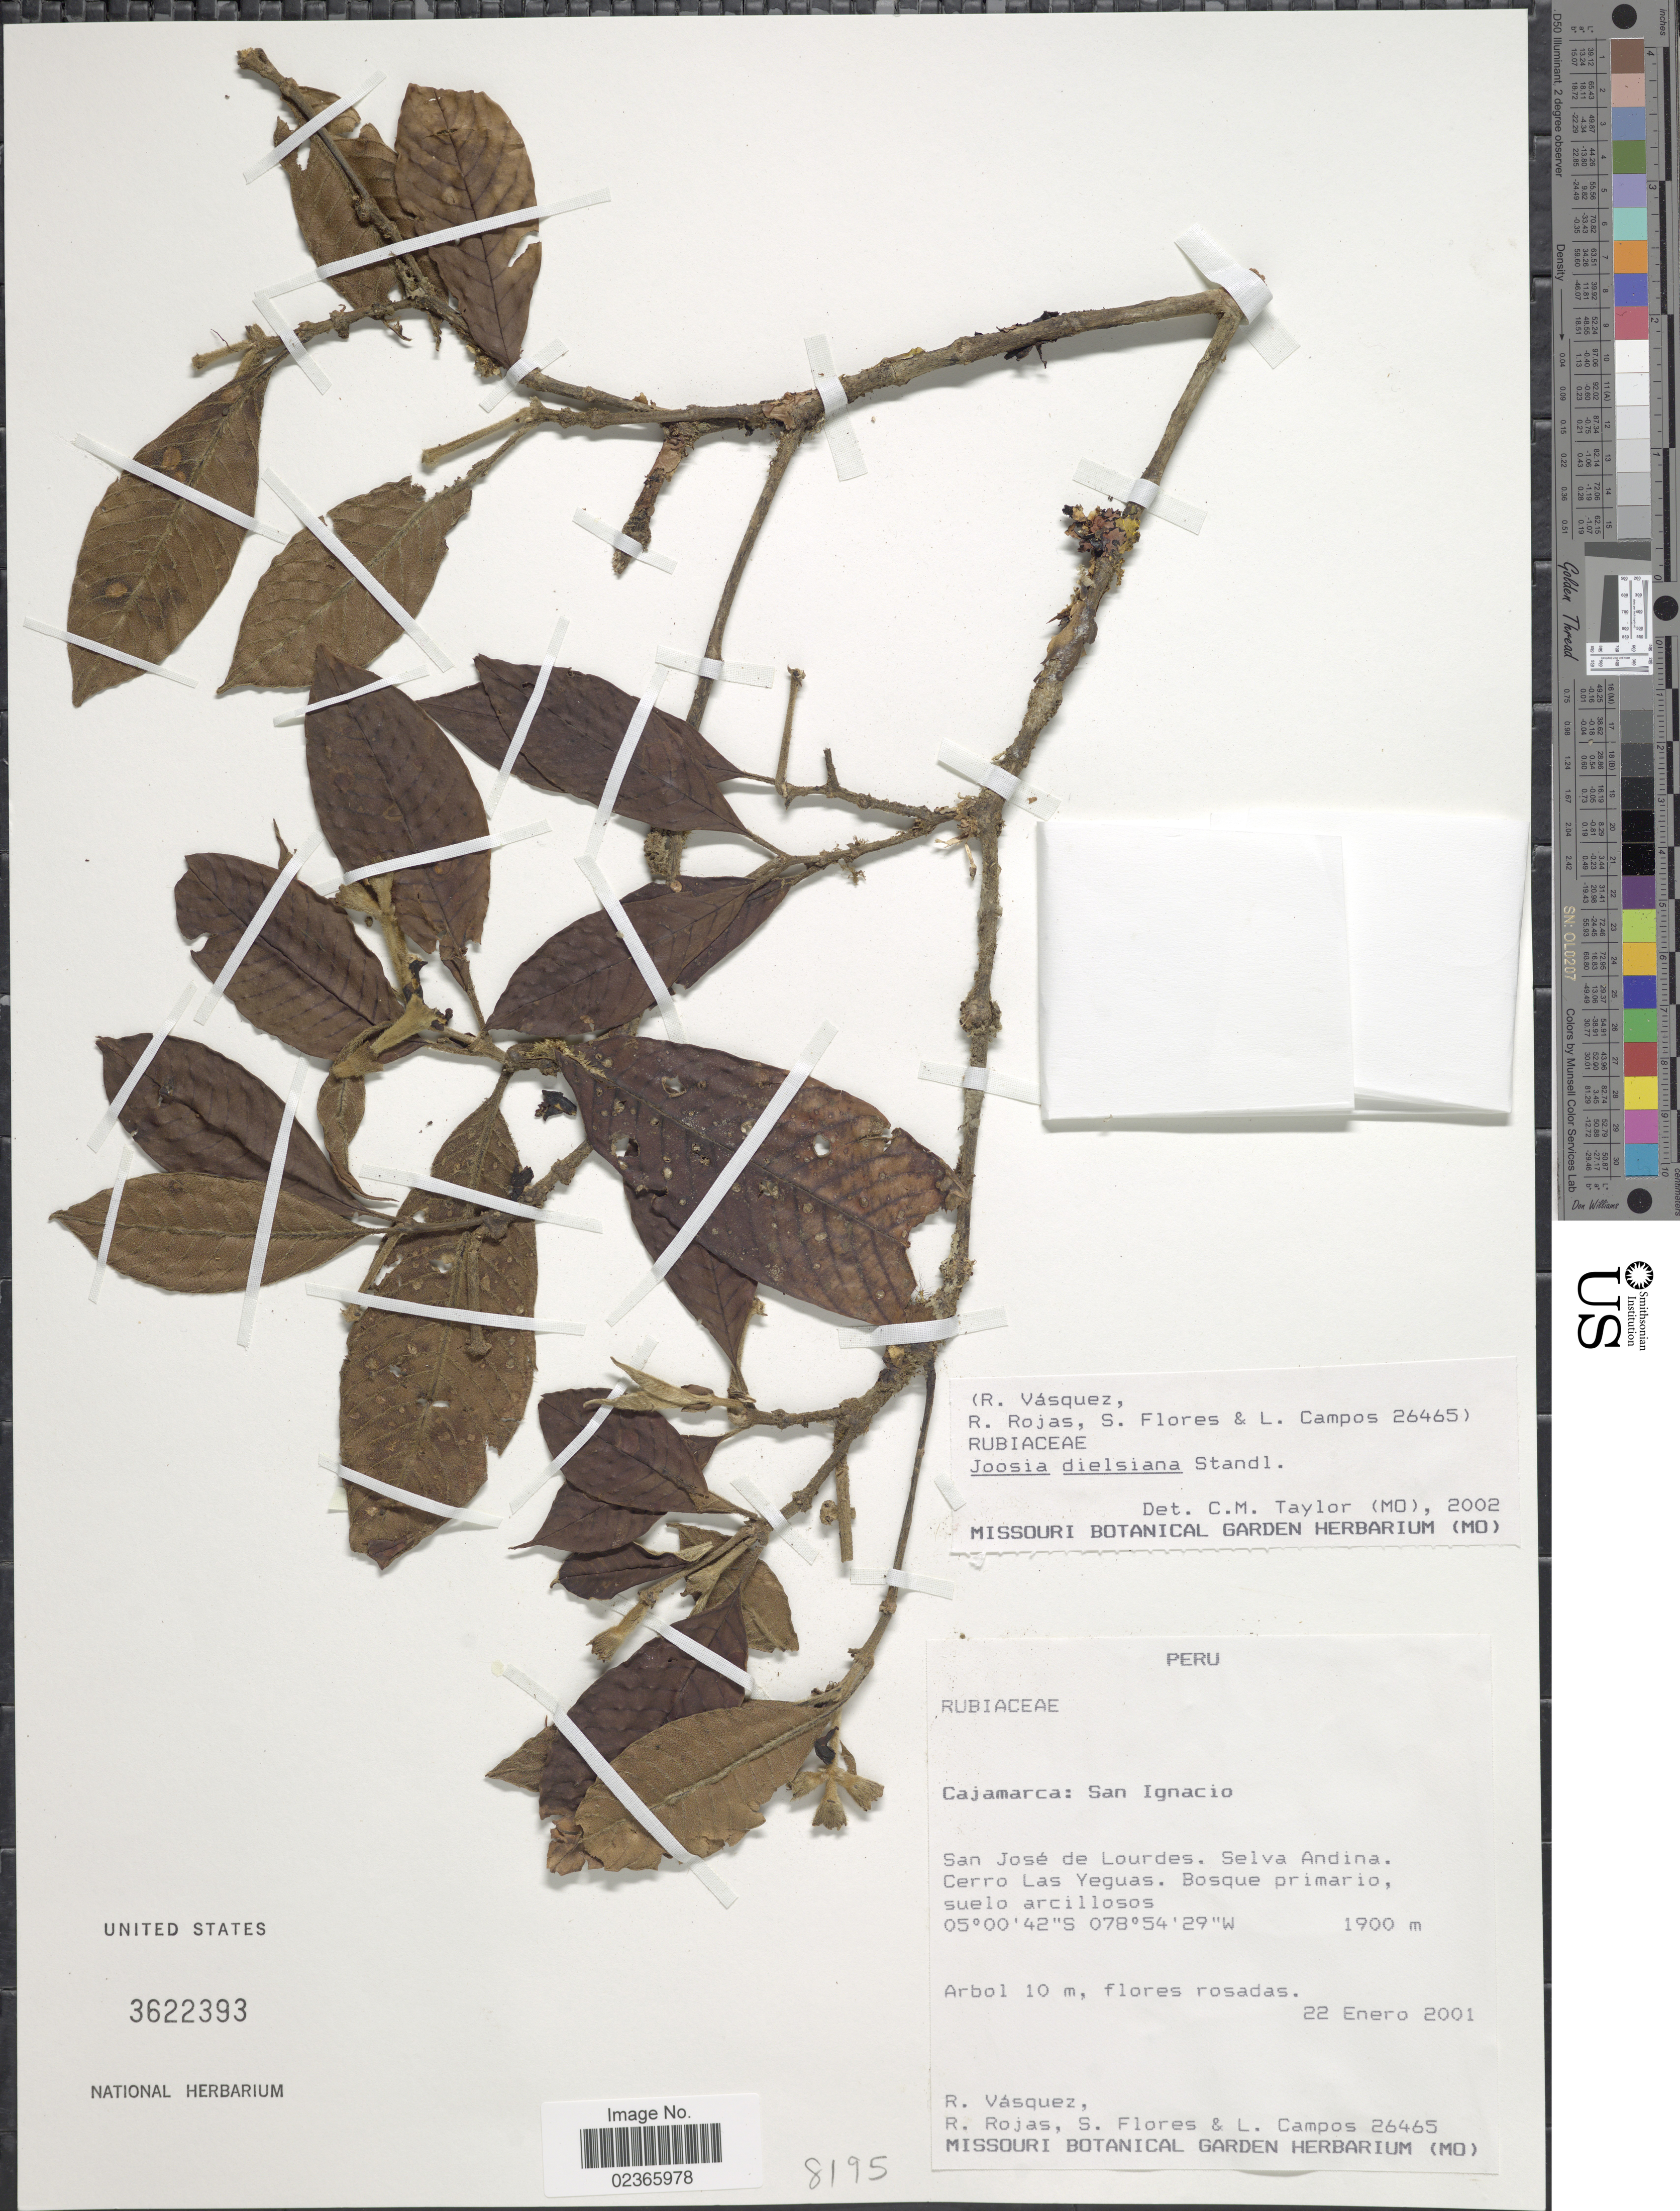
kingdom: Plantae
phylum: Tracheophyta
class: Magnoliopsida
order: Gentianales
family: Rubiaceae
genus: Joosia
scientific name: Joosia dielsiana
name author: Standl.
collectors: R. Vásquez, R. Rojas, M. Flores & L. Campos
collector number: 26465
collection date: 2001-01-22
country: Peru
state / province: Cajamarca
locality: San Ignacio. San Jose de Lourdes. Selva Andina. Cerro Las Yeguas.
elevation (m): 1900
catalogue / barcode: US 3622393